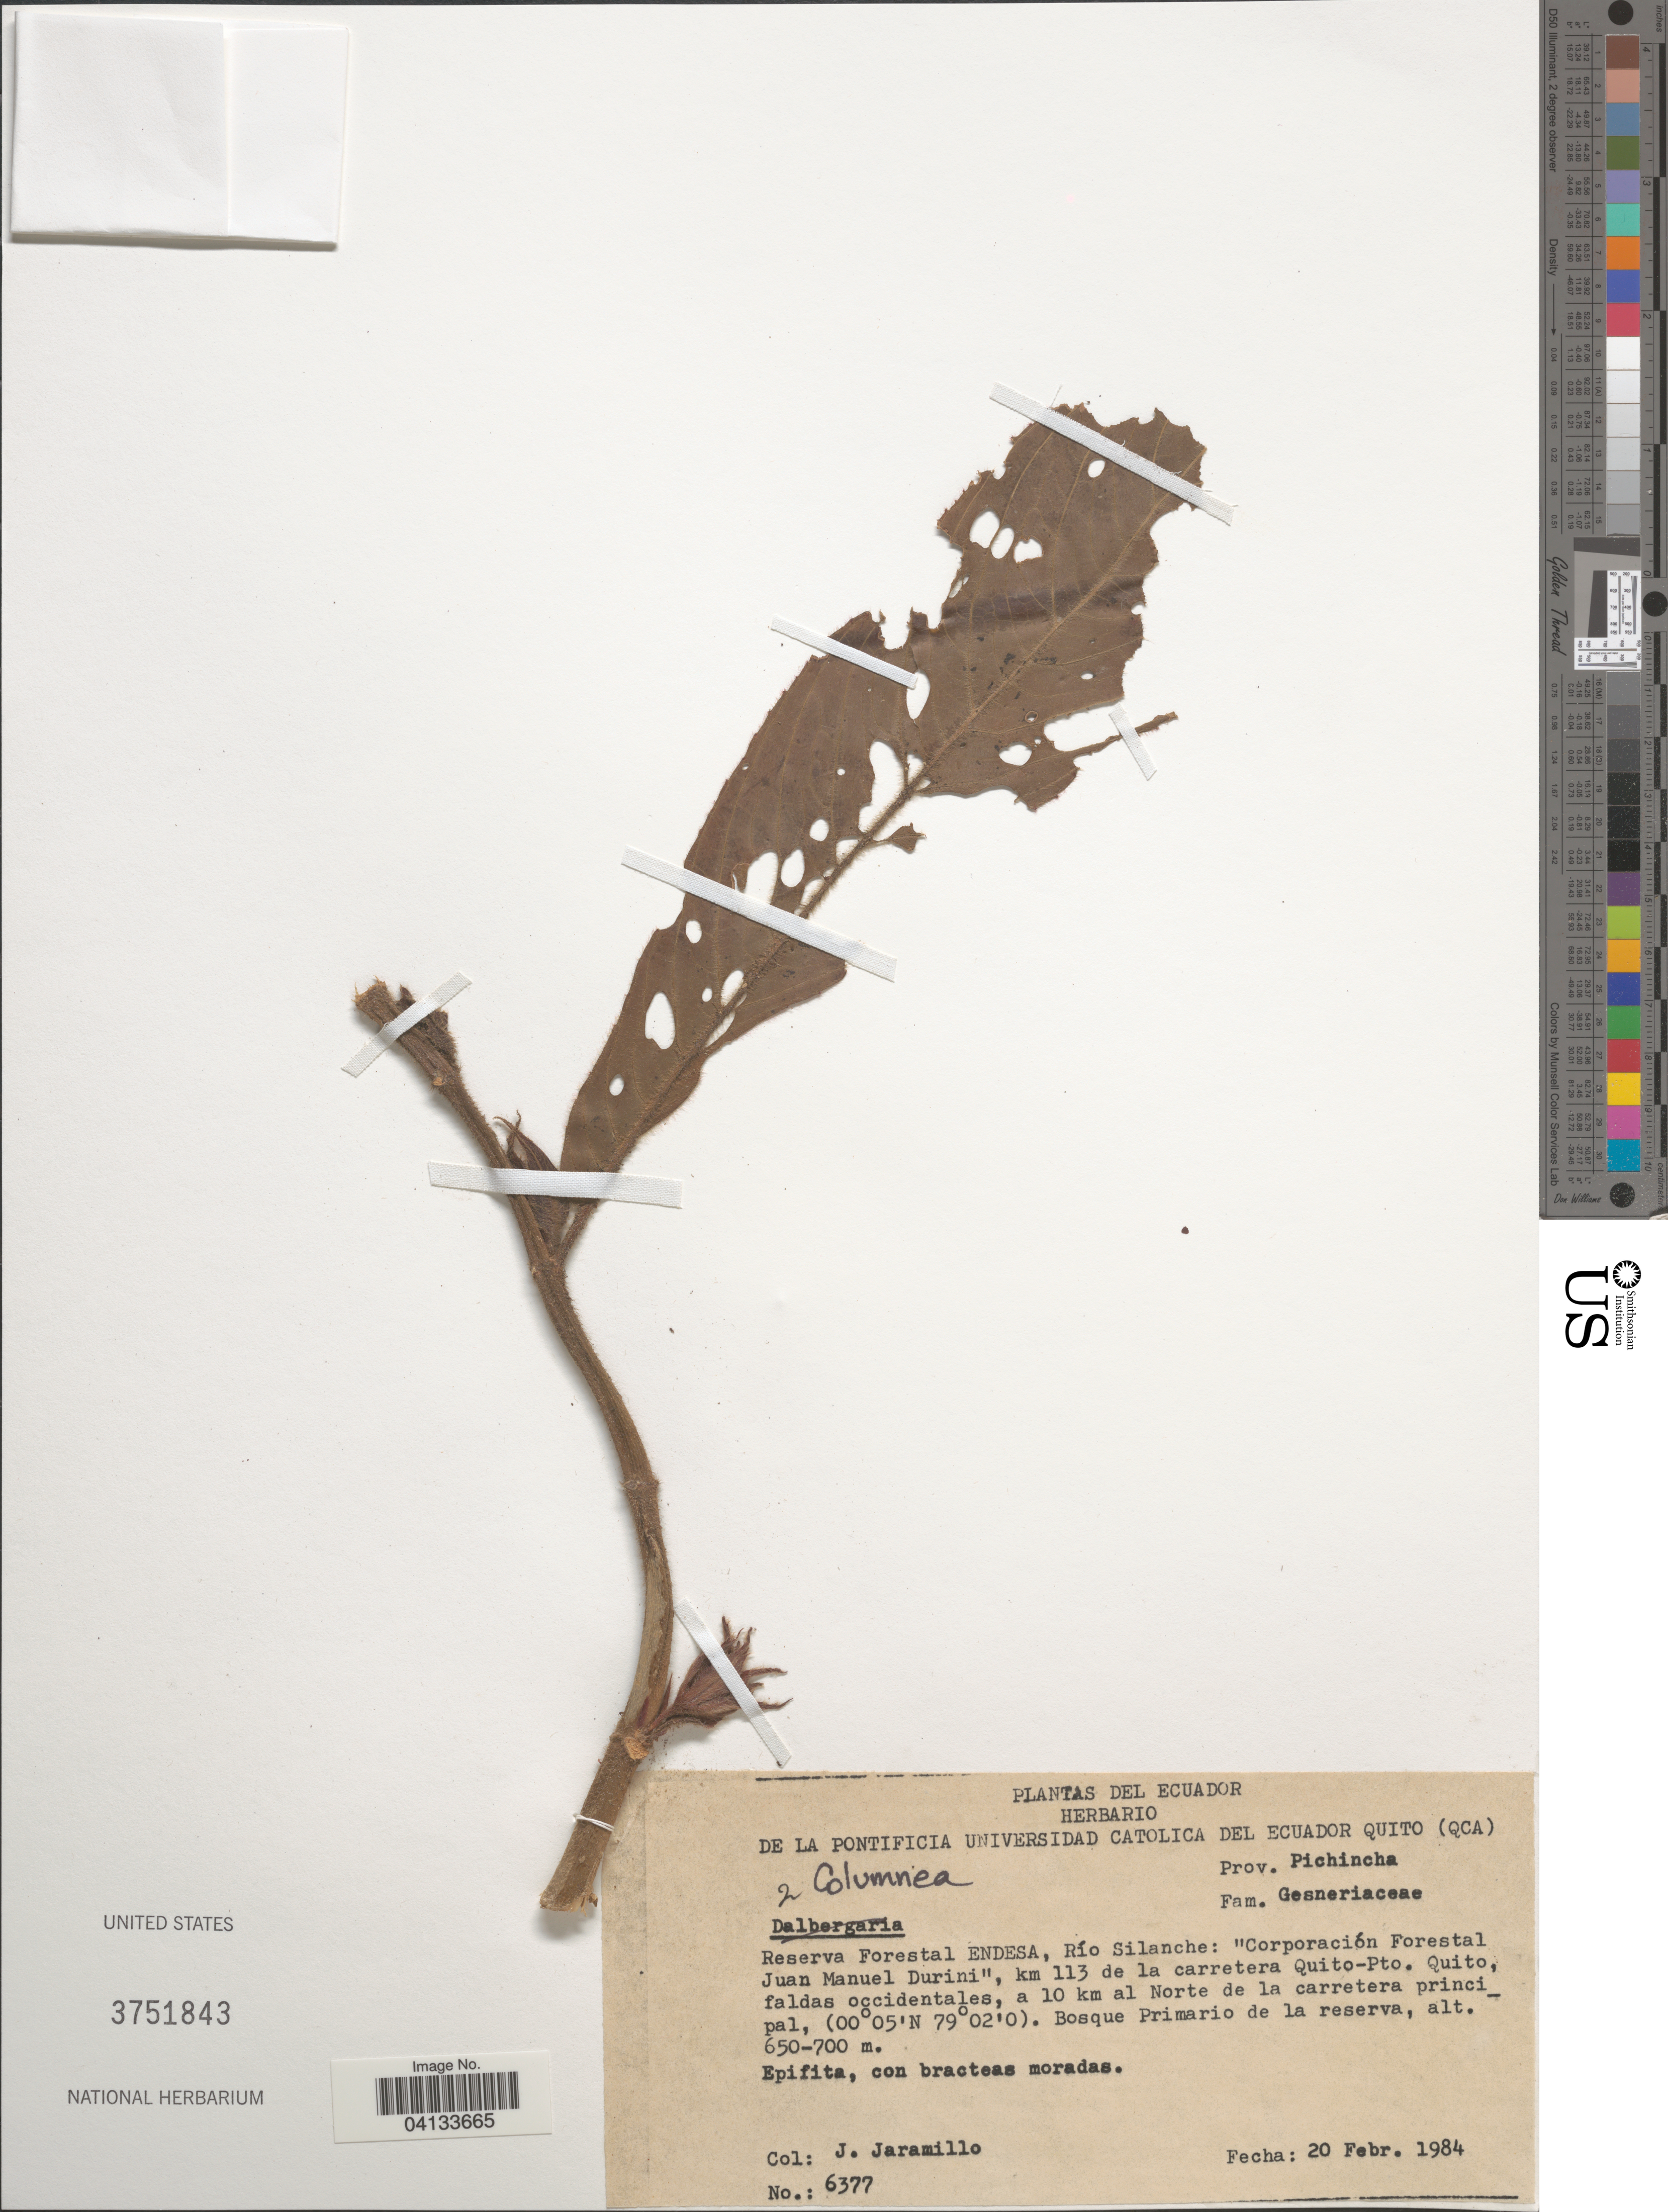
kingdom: Plantae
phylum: Tracheophyta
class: Magnoliopsida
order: Lamiales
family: Gesneriaceae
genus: Columnea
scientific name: Columnea sp.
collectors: J. Jaramillo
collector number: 6377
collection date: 1984-02-20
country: Ecuador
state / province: Pichincha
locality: Reserva Forestal ENDESA, Río Silanche: "Corporación Forestal Juan Manuel Durini", km 113 de la carretera Quito-Pto. Quito, faldas occidentales, a 10 km al Norte de la carretera principal.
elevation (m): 650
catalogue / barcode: US 3751843